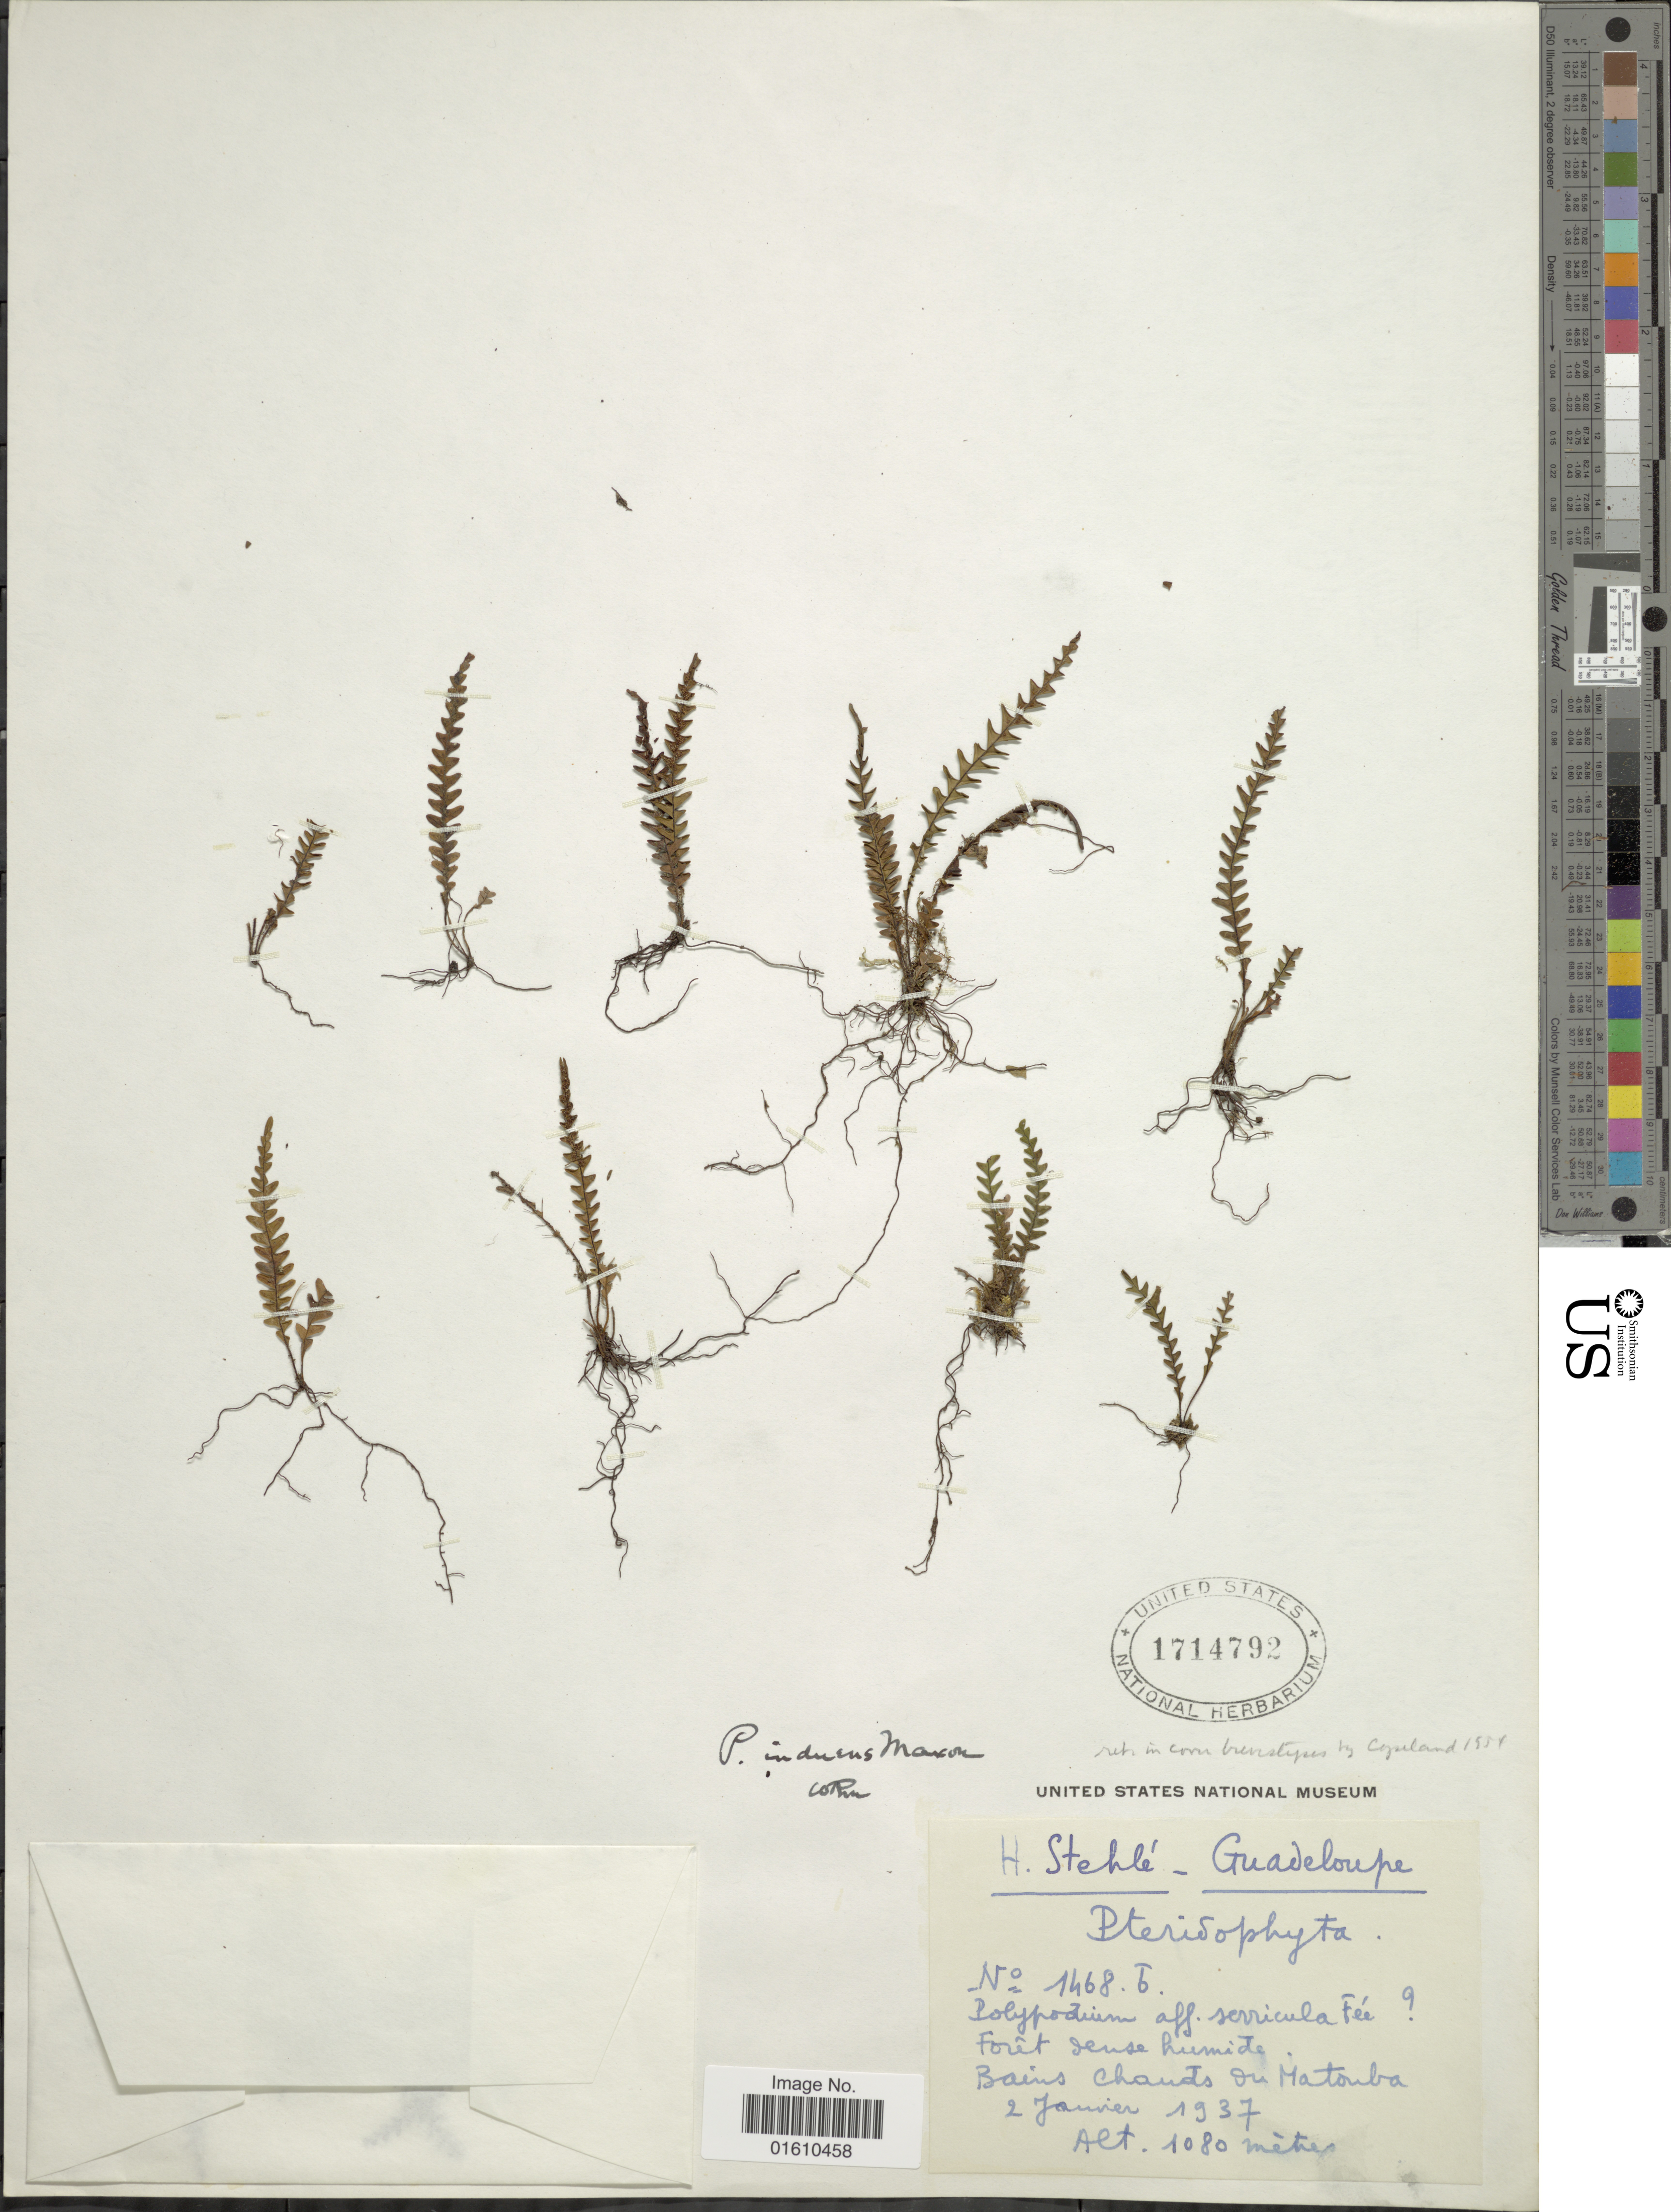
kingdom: Plantae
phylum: Tracheophyta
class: Polypodiopsida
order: Polypodiales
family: Polypodiaceae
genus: Lellingeria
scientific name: Lellingeria brevistipes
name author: (Mett. ex Kuhn) A.R. Sm. & R.C. Moran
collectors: H. Stehlé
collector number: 1468b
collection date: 1937-01-02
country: Guadeloupe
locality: Forêt dense humide, Bains Chauds du Matouba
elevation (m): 1080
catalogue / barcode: US 1714792